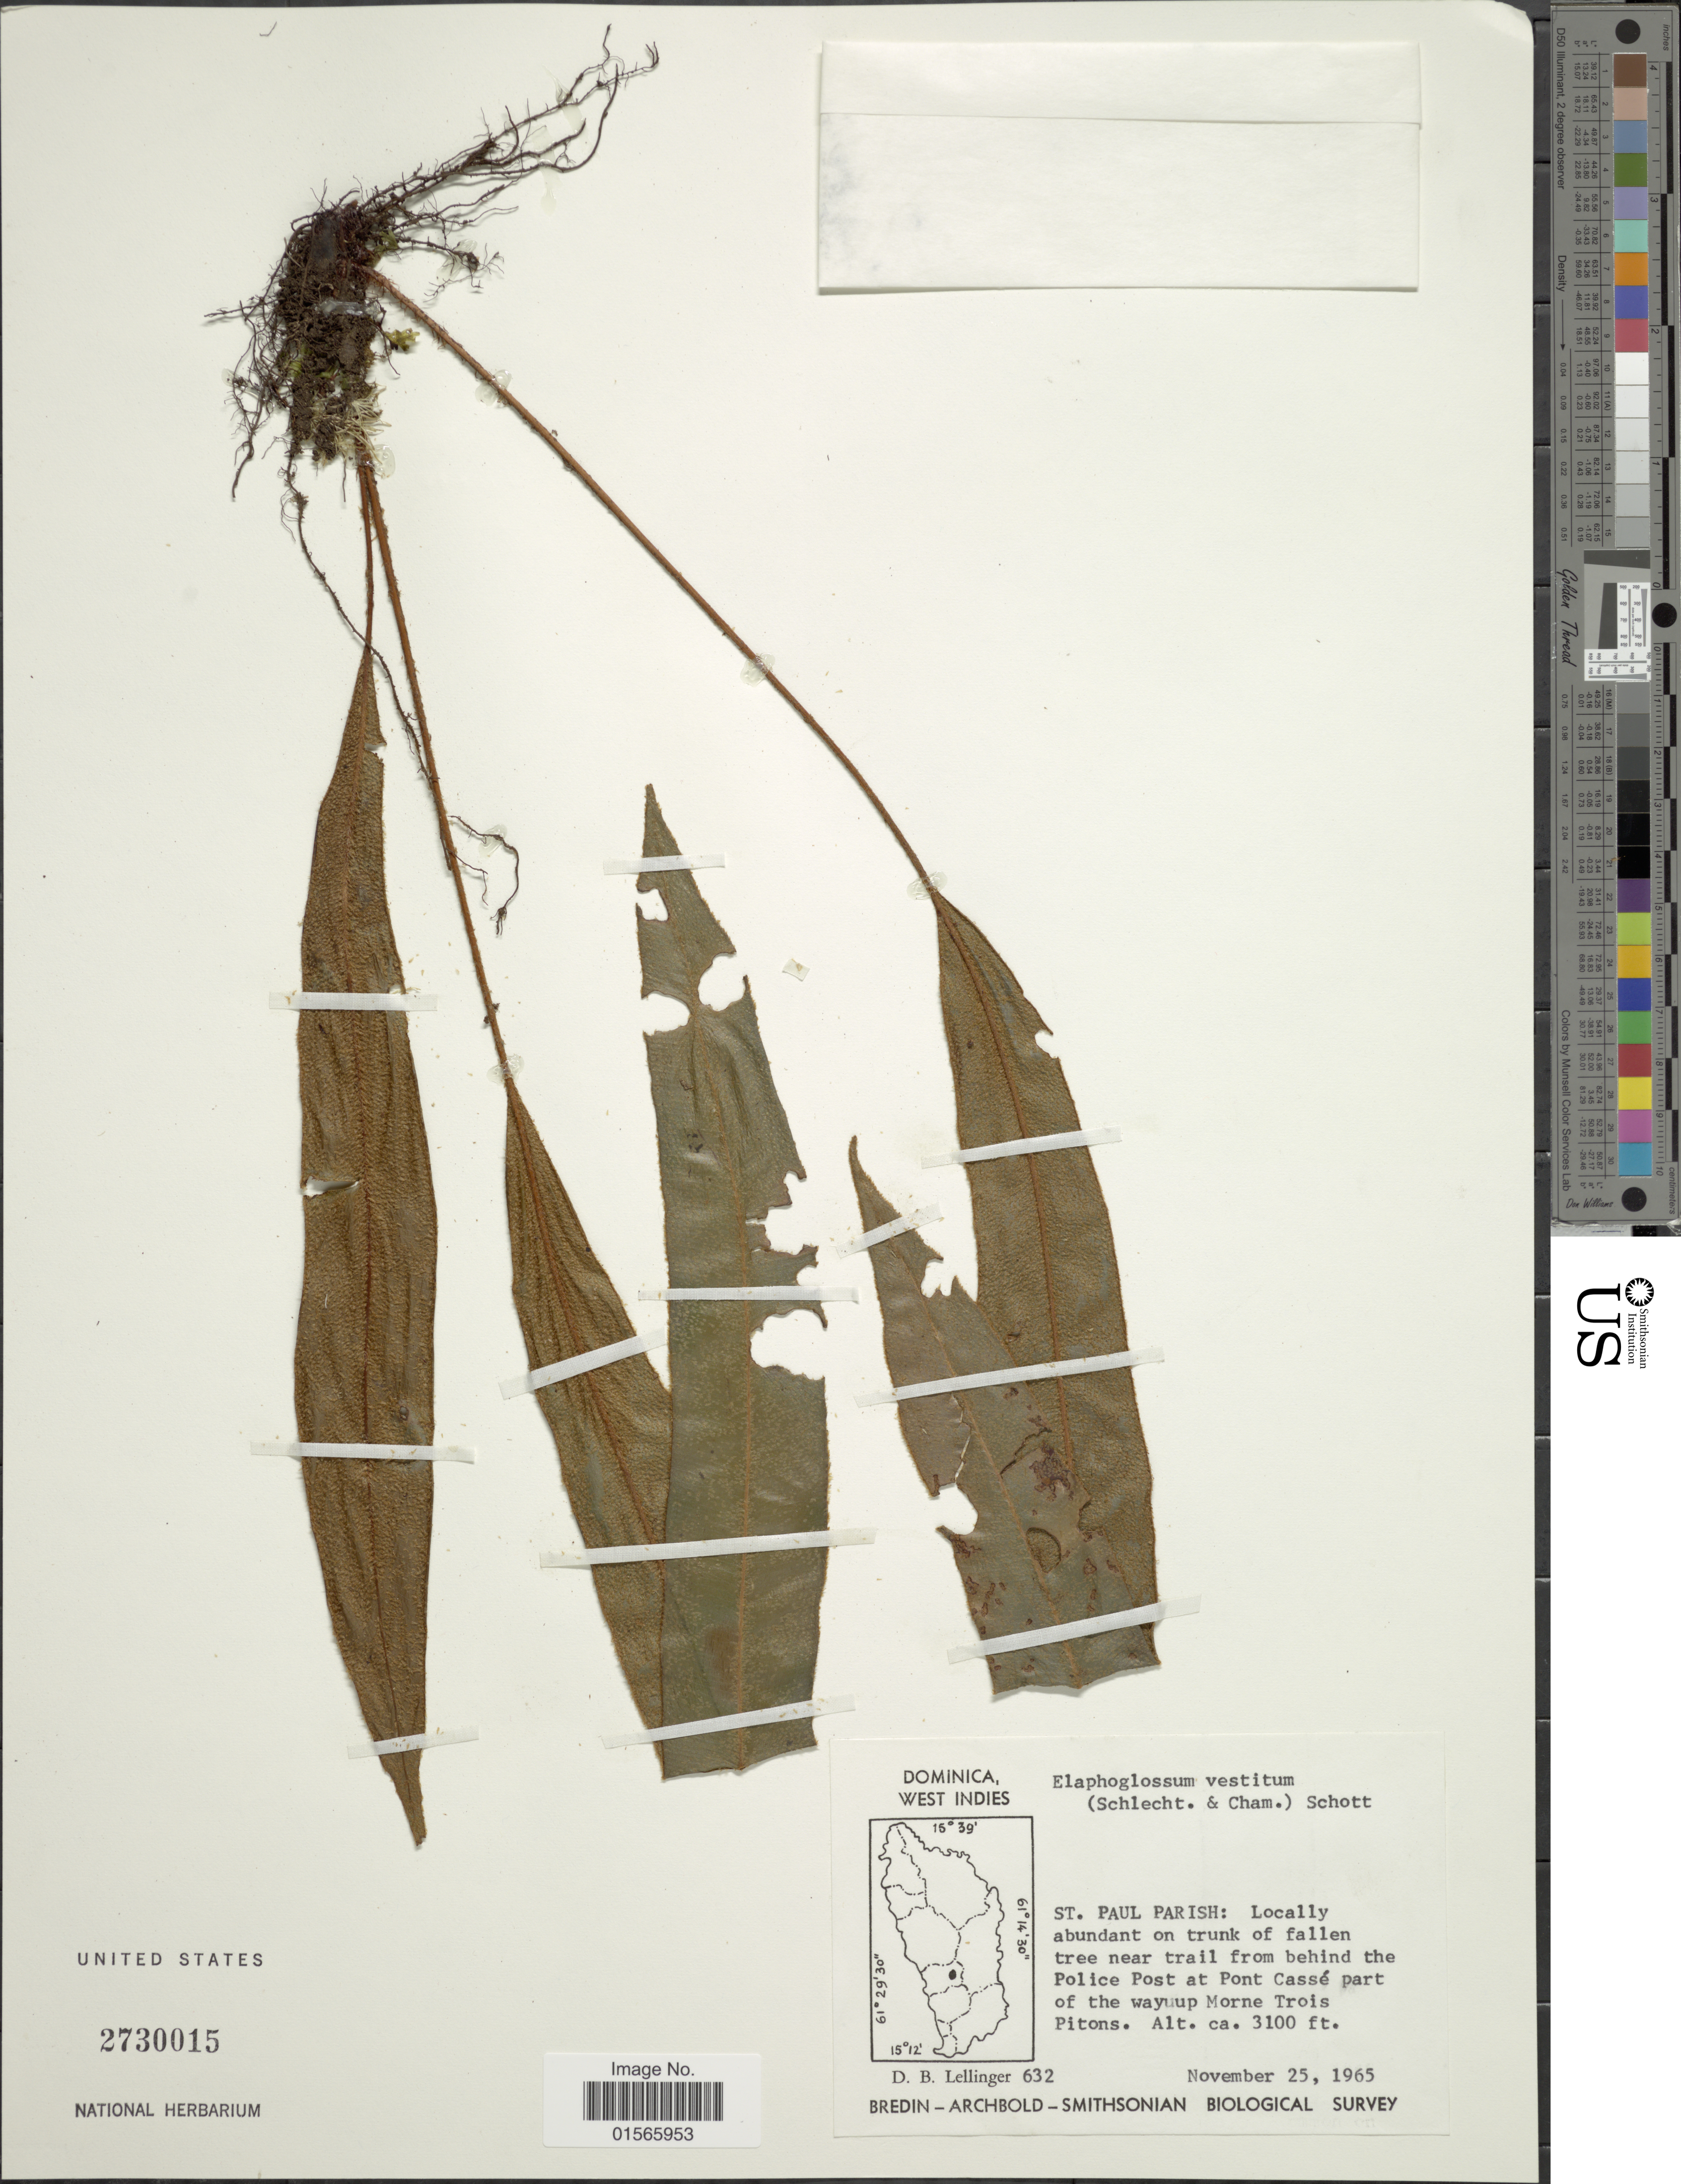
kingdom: Plantae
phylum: Tracheophyta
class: Polypodiopsida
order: Polypodiales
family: Dryopteridaceae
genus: Elaphoglossum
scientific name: Elaphoglossum vestitum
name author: (Schltdl. & Cham.) Schott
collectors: D. B. Lellinger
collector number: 632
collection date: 1965-11-25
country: Dominica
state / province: St. Paul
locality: St. Paul Parish: Locally abundant on trunk of fallen tree near trail from behind the Police Post at Pont Cassé part of the wayuup Morne Trois Pitons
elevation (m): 945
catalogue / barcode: US 2730015